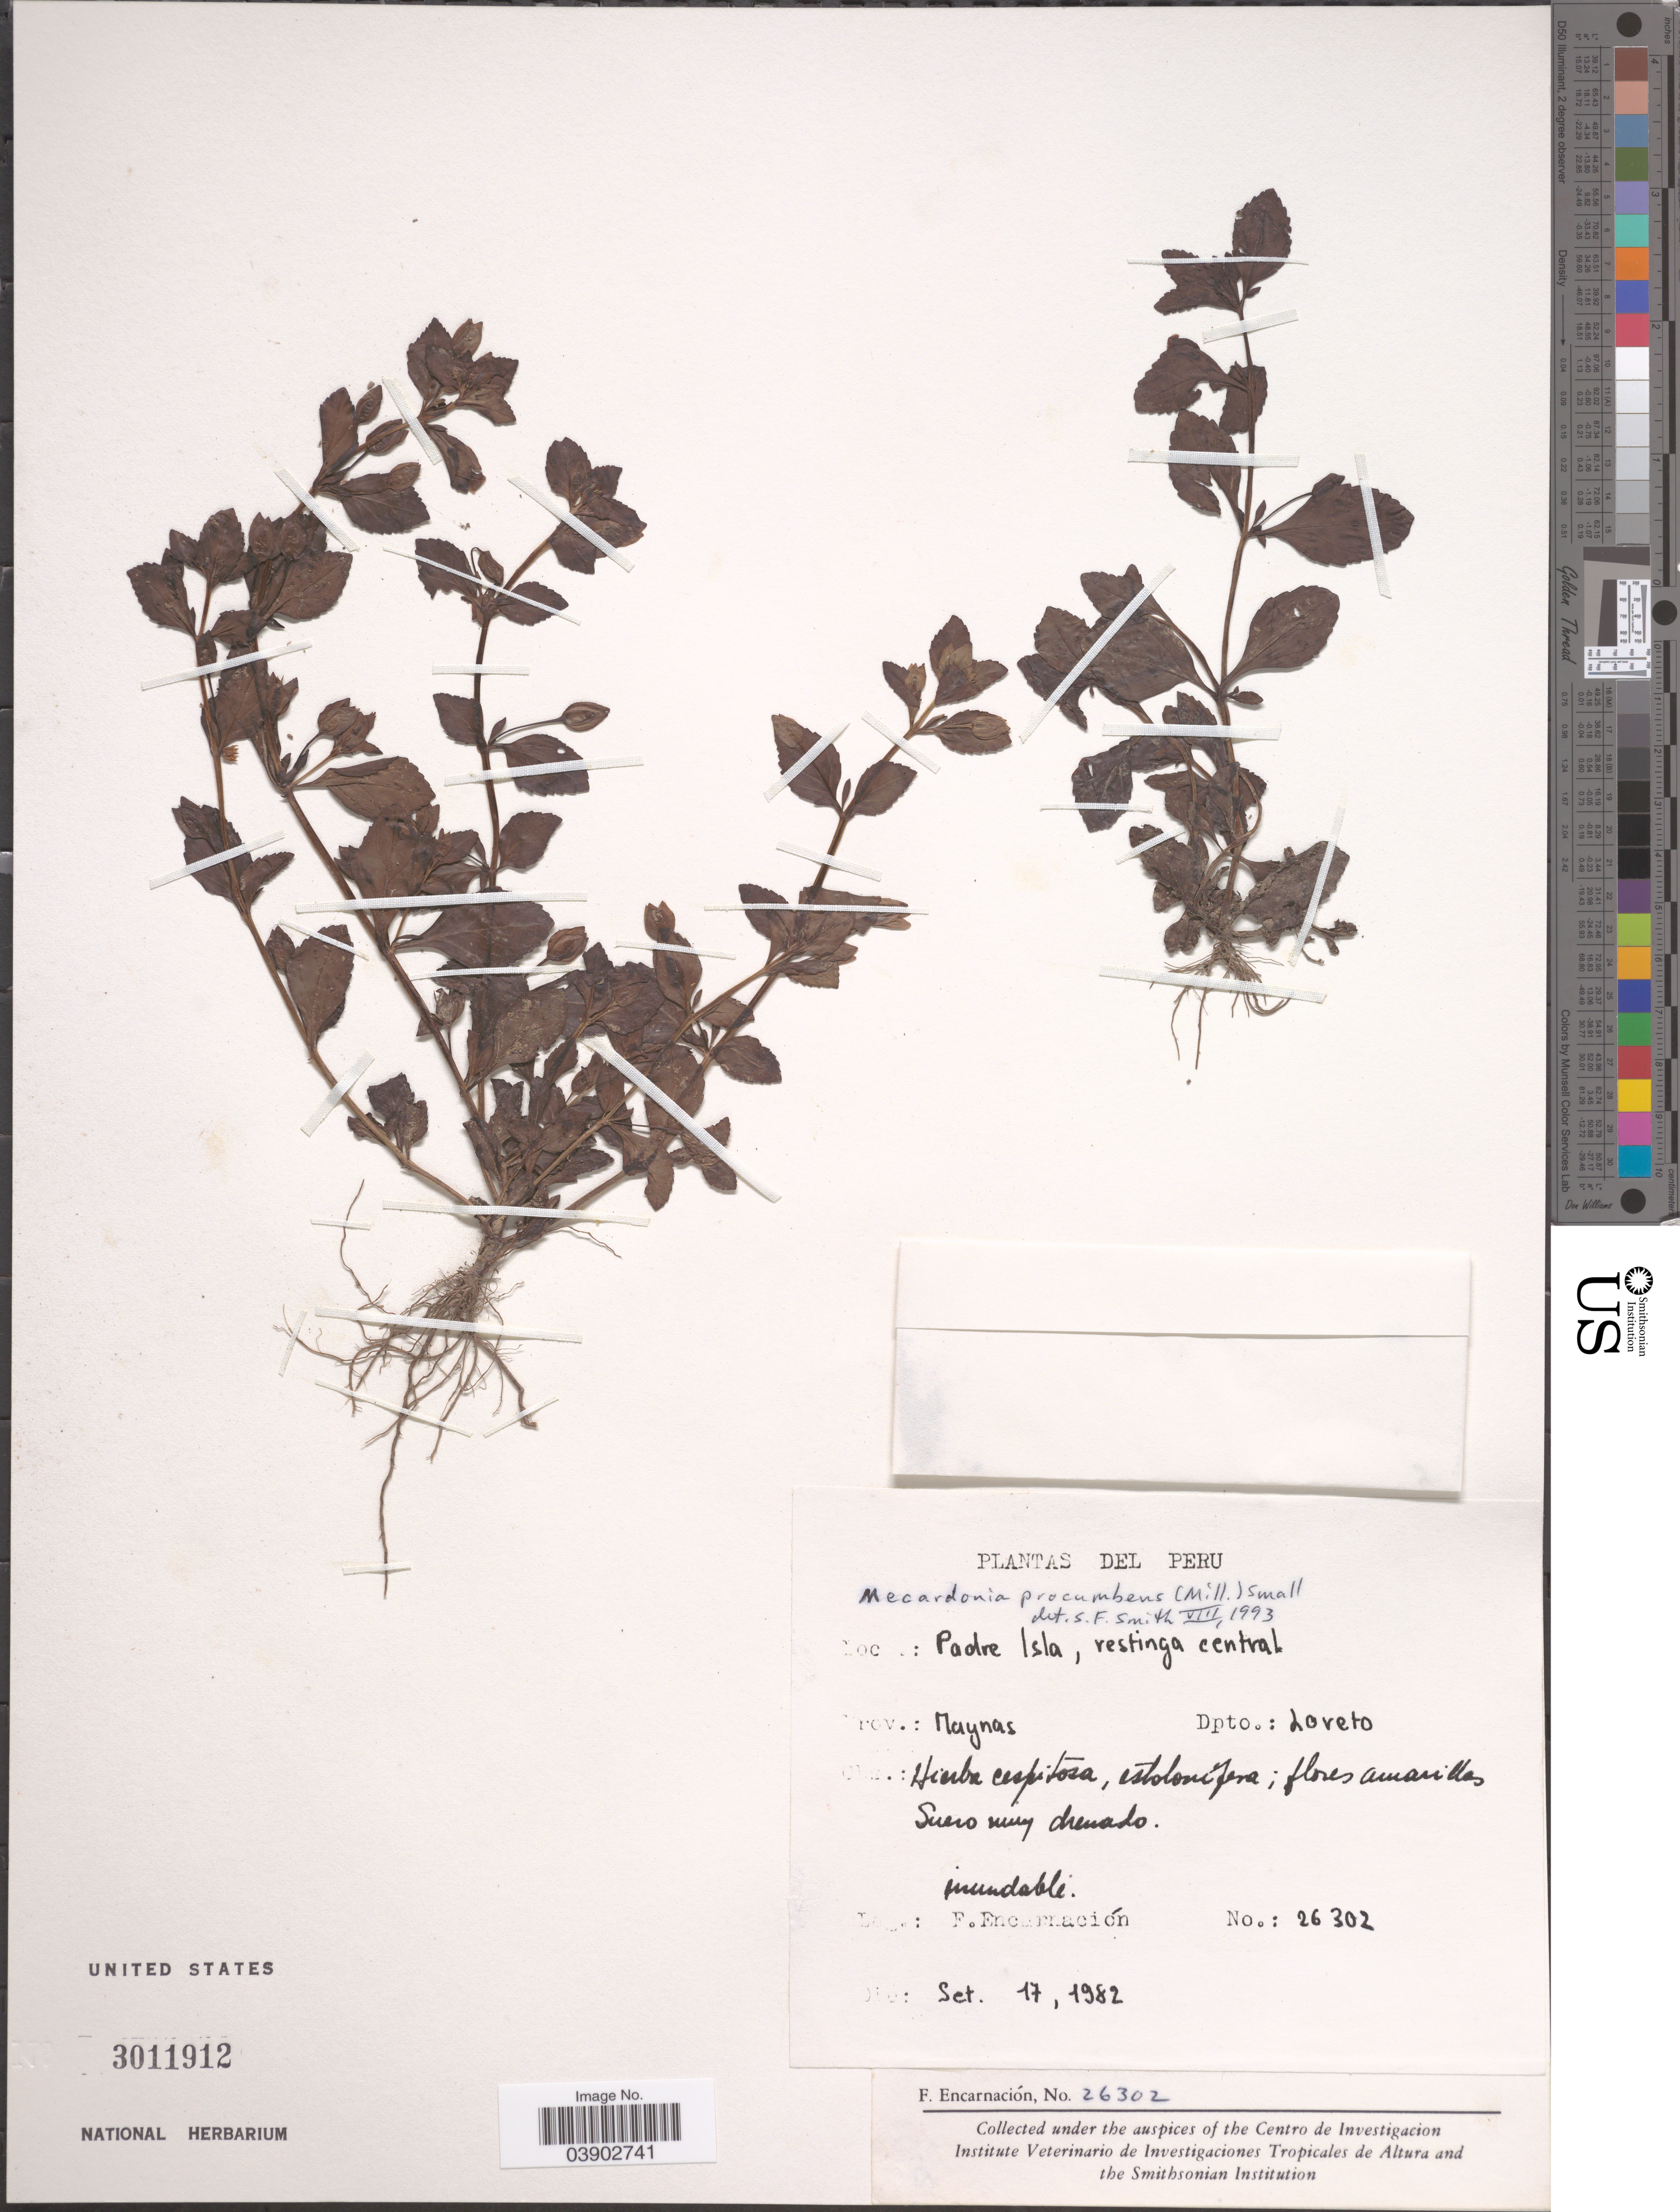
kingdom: Plantae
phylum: Tracheophyta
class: Magnoliopsida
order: Lamiales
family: Plantaginaceae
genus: Mecardonia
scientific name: Mecardonia procumbens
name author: (Mill.) Small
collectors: F. Encarnación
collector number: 26302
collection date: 1982-09-17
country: Peru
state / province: Loreto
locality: Padre Isla, restinga central. Prov.: Maynas. Dpto.: Loreto.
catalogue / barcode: US 3011912